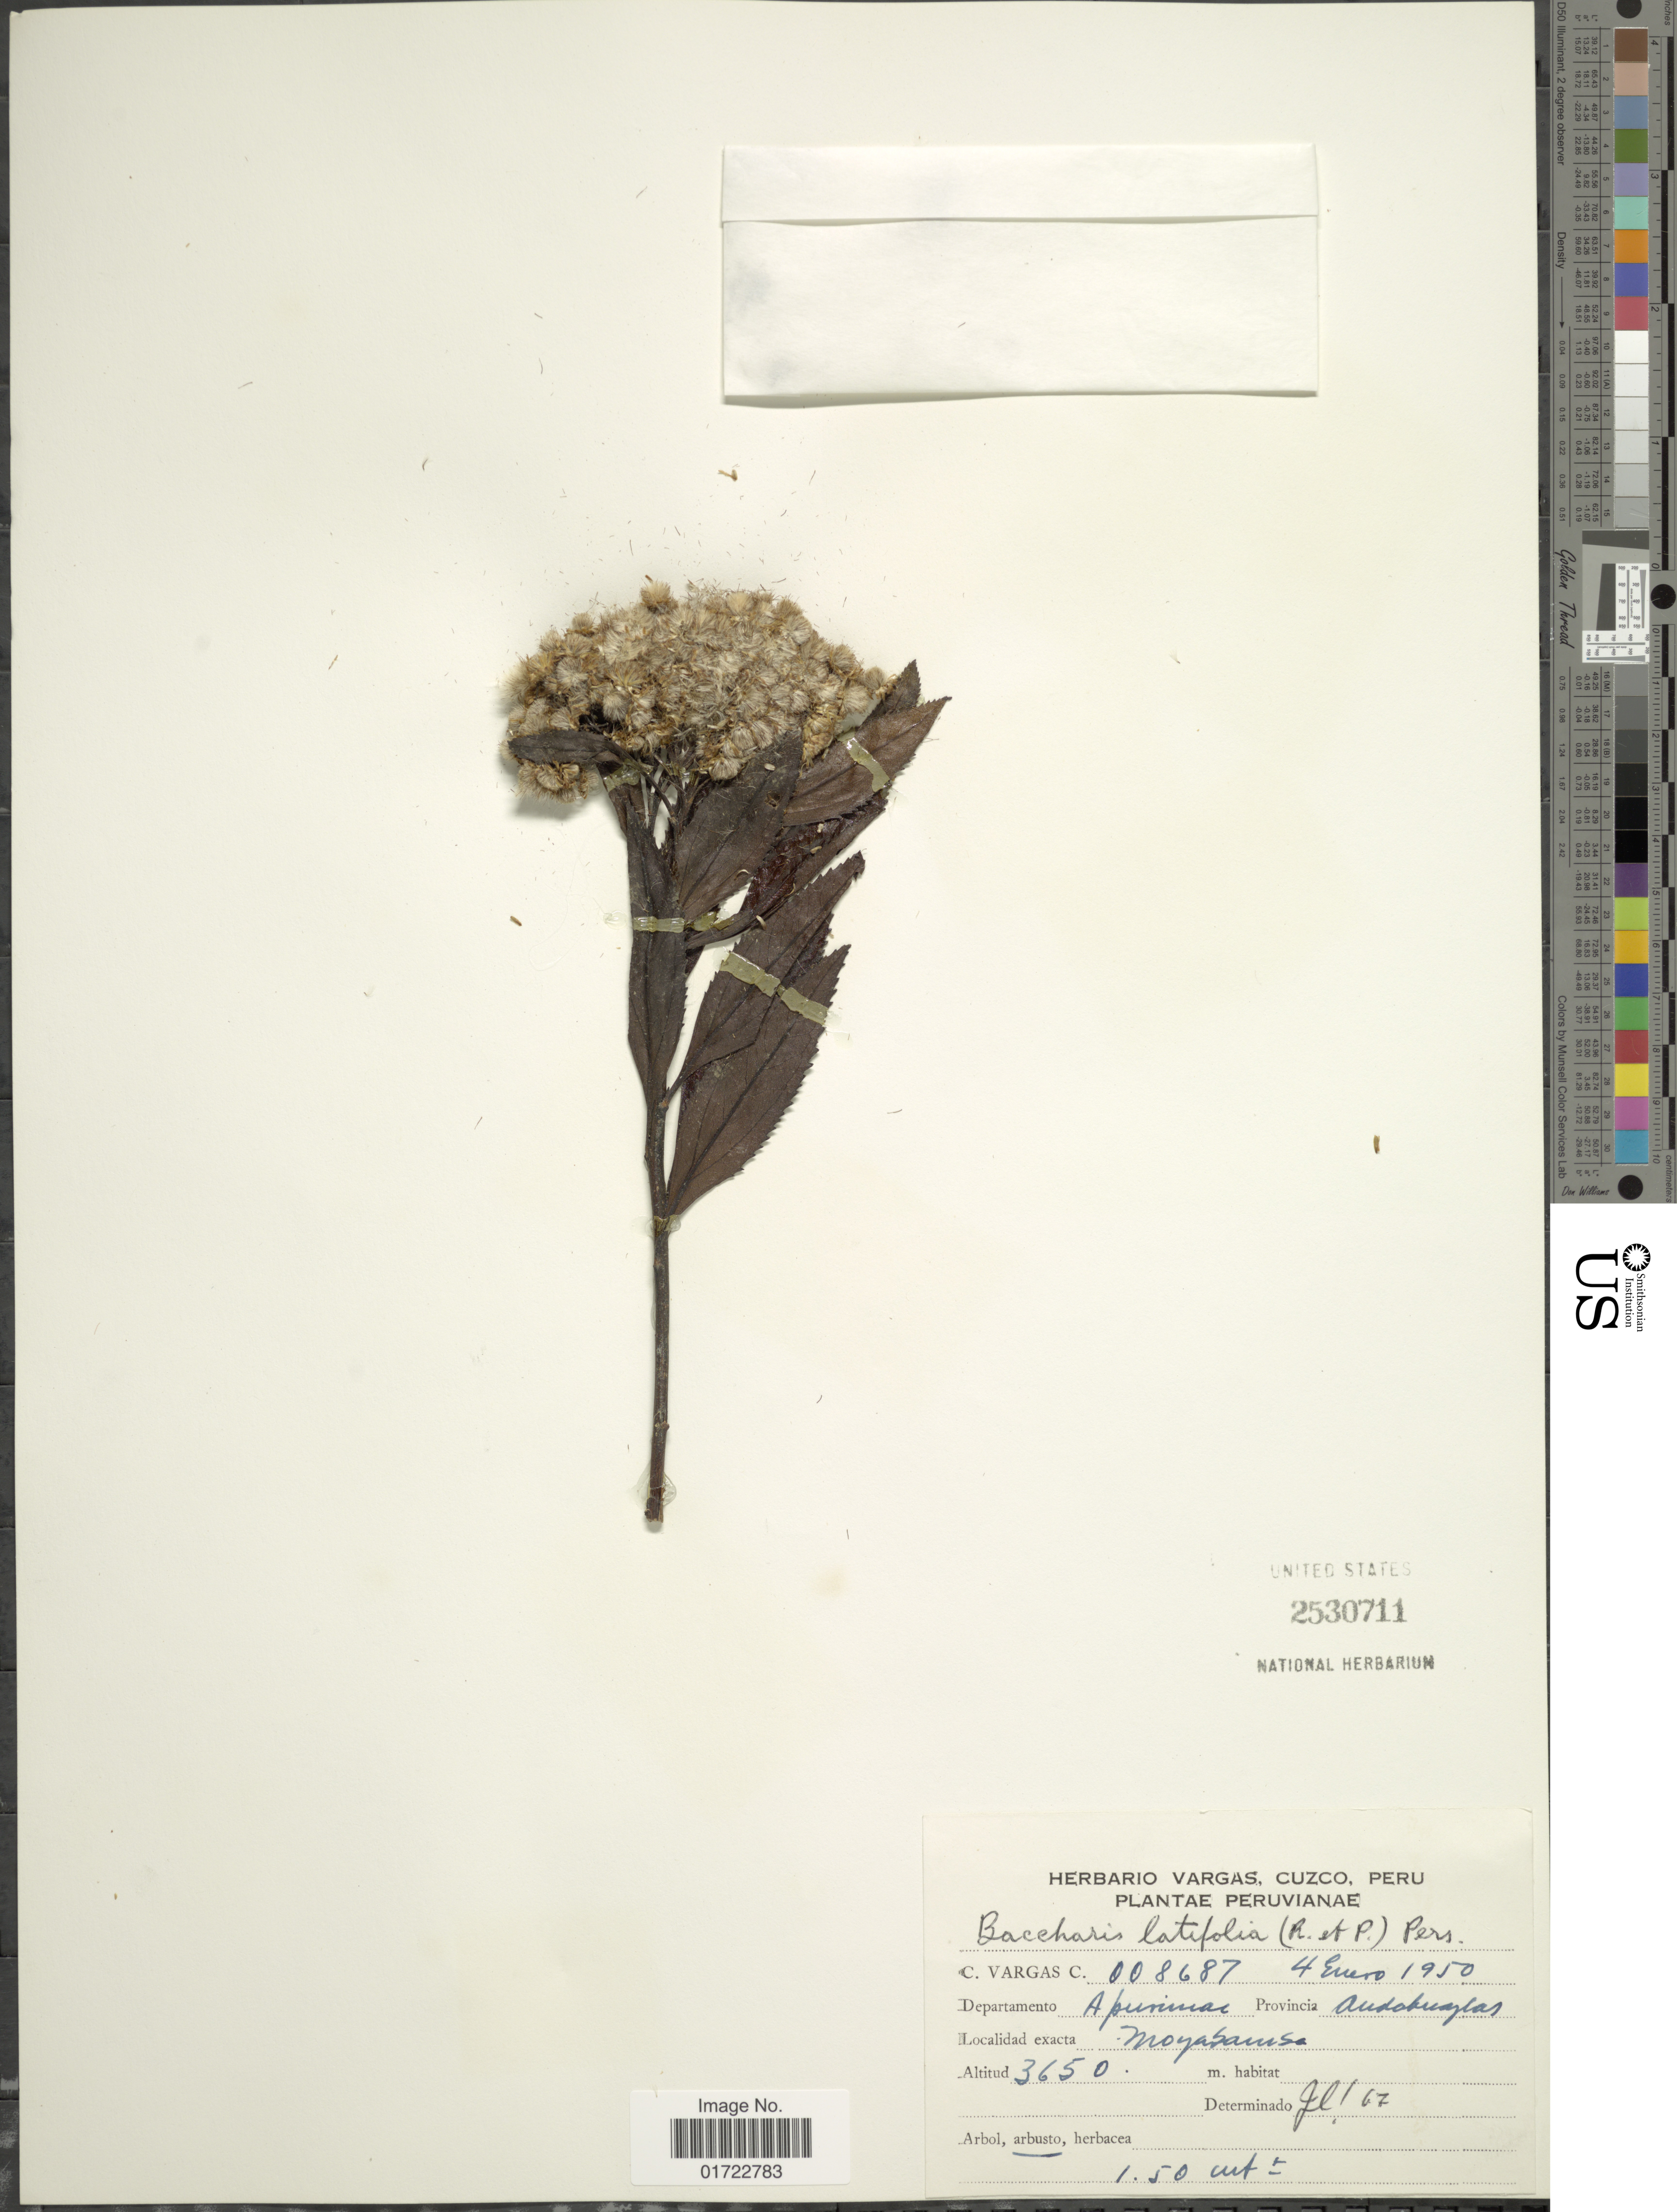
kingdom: Plantae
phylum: Tracheophyta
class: Magnoliopsida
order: Asterales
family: Asteraceae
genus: Baccharis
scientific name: Baccharis latifolia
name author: (Ruiz & Pav.) Pers.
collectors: C. Vargas Calderón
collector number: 008687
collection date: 1950-01-04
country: Peru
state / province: Apurímac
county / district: Andahuaylas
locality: Moyabamba Baja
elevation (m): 3650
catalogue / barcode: US 2530711